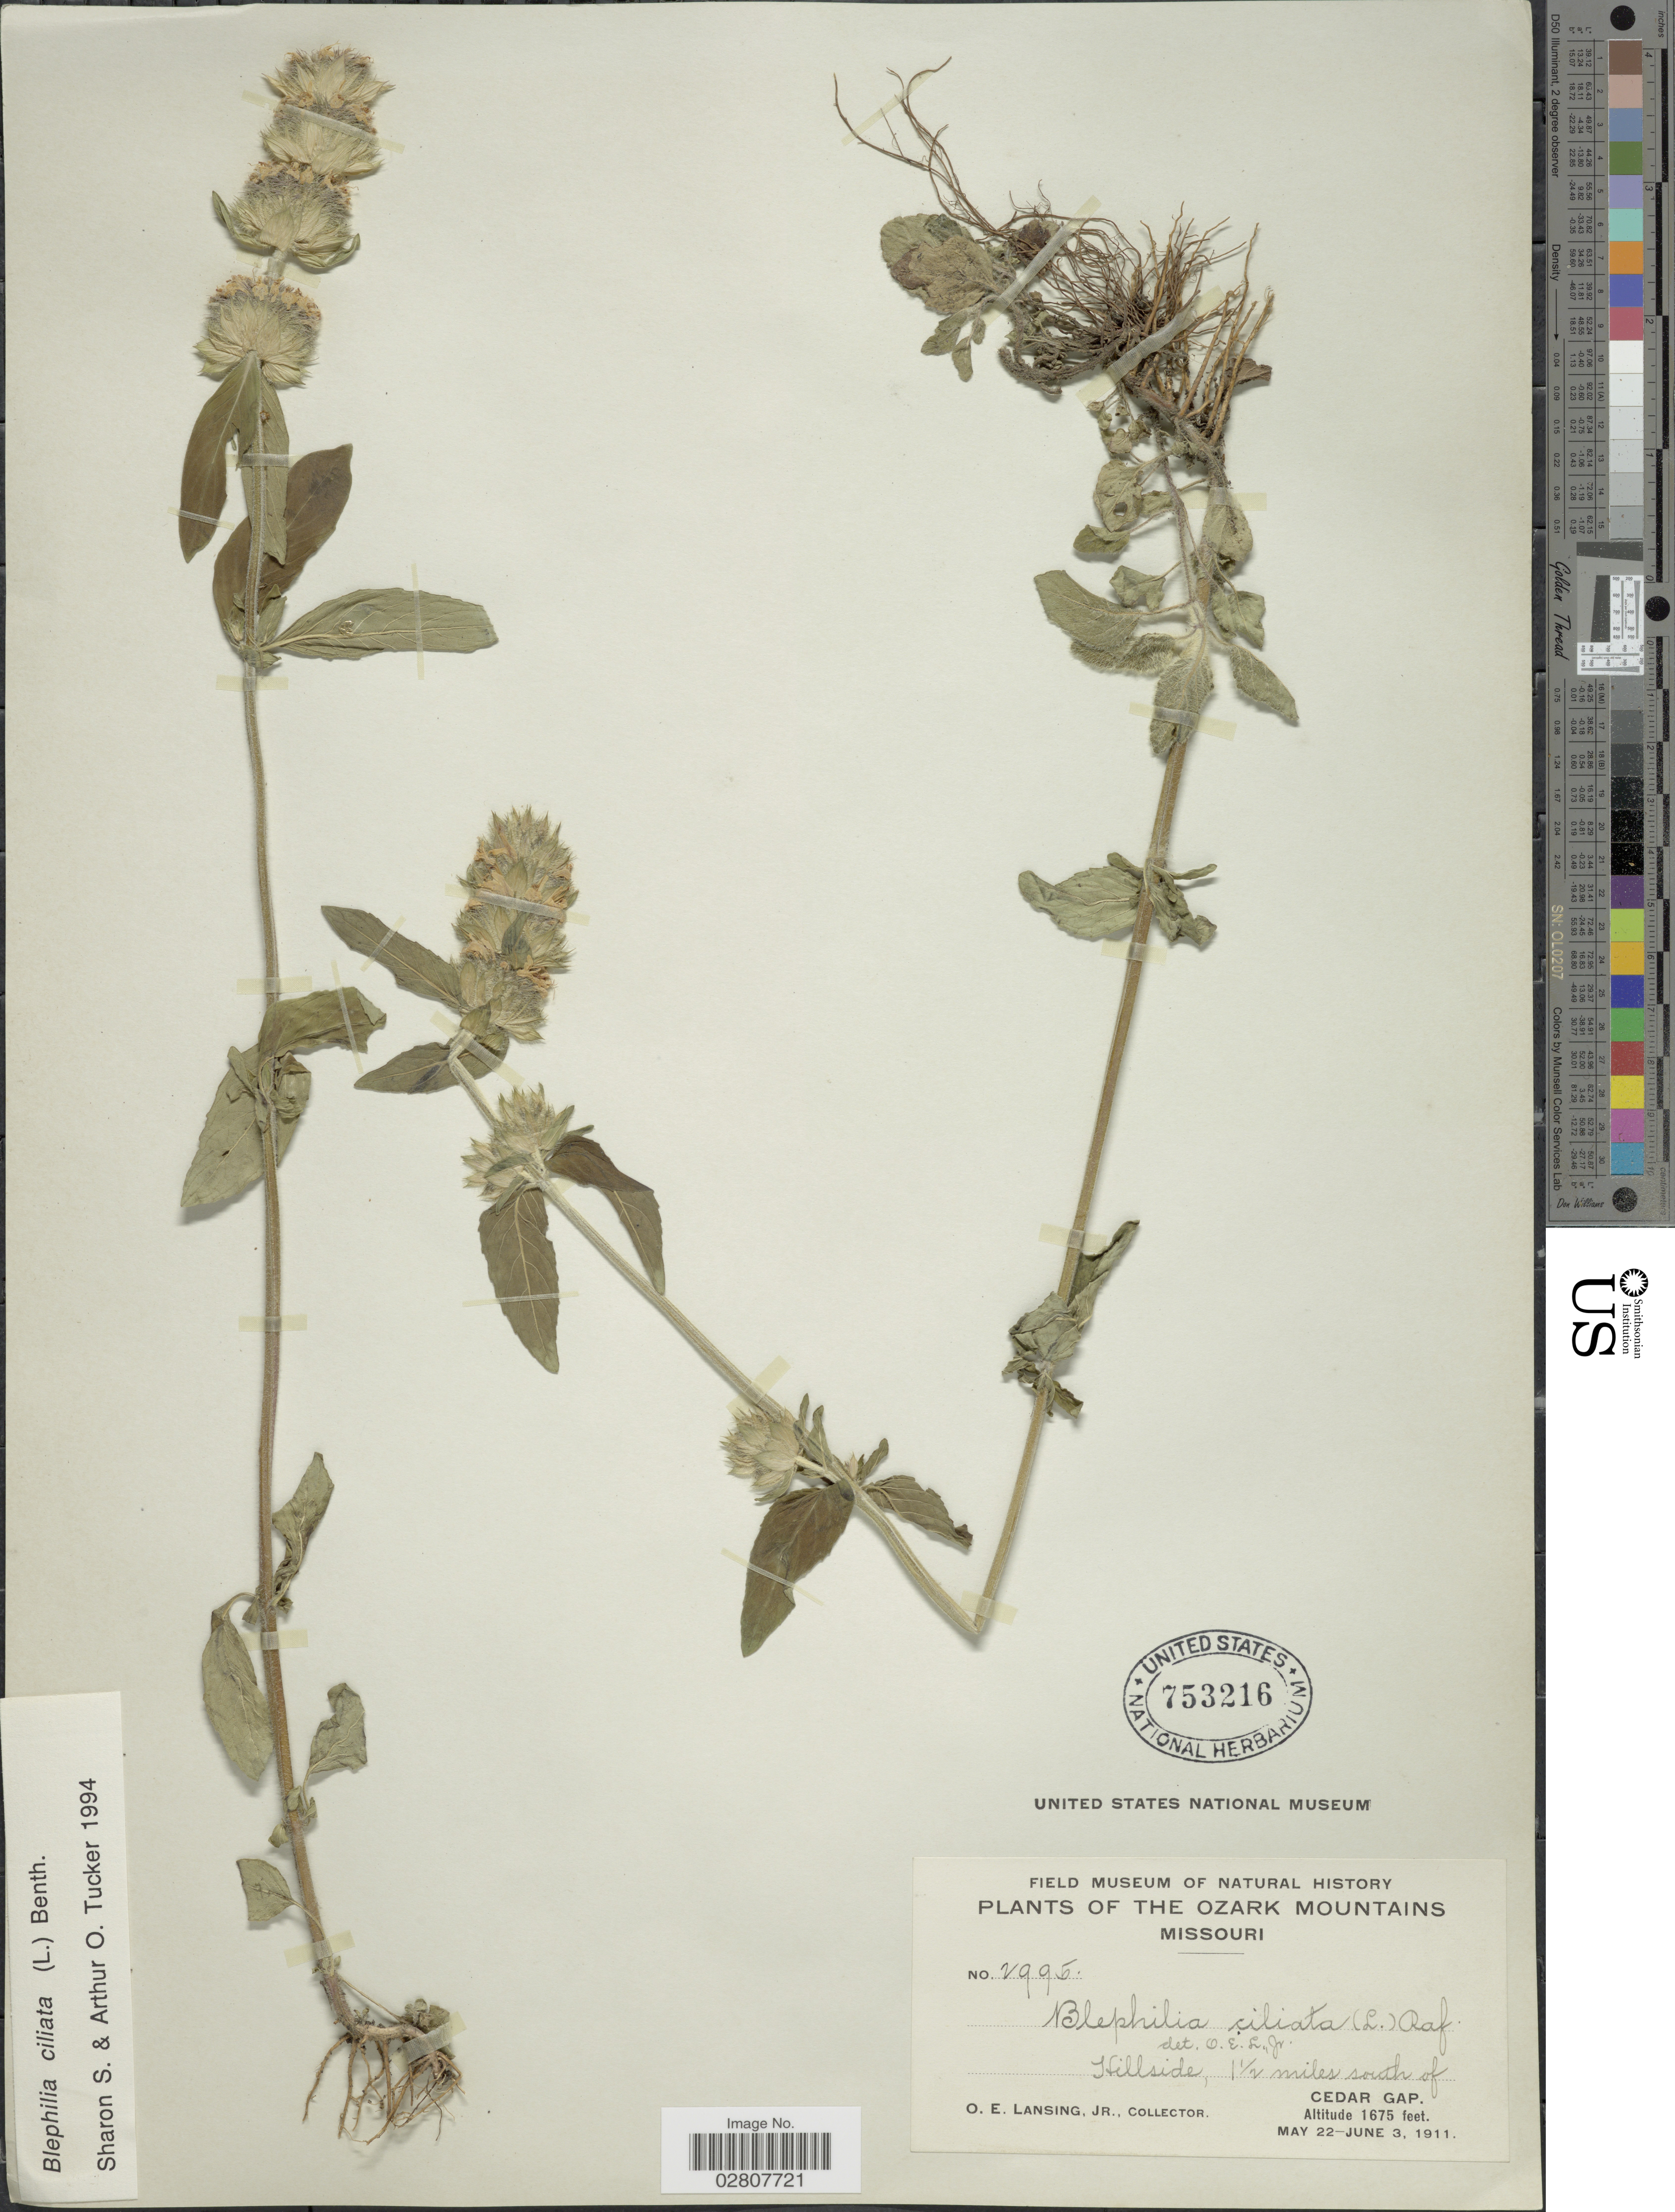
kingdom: Plantae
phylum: Tracheophyta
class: Magnoliopsida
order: Lamiales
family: Lamiaceae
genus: Blephilia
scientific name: Blephilia ciliata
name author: (L.) Raf. ex Benth.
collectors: O. Lansing Jr.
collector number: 2995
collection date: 1911-05-22/1911-06-03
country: United States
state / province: Missouri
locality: The Ozark Mountains. Hillside, 1 ½ miles south of Cedar Gap.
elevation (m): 511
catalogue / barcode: US 753216